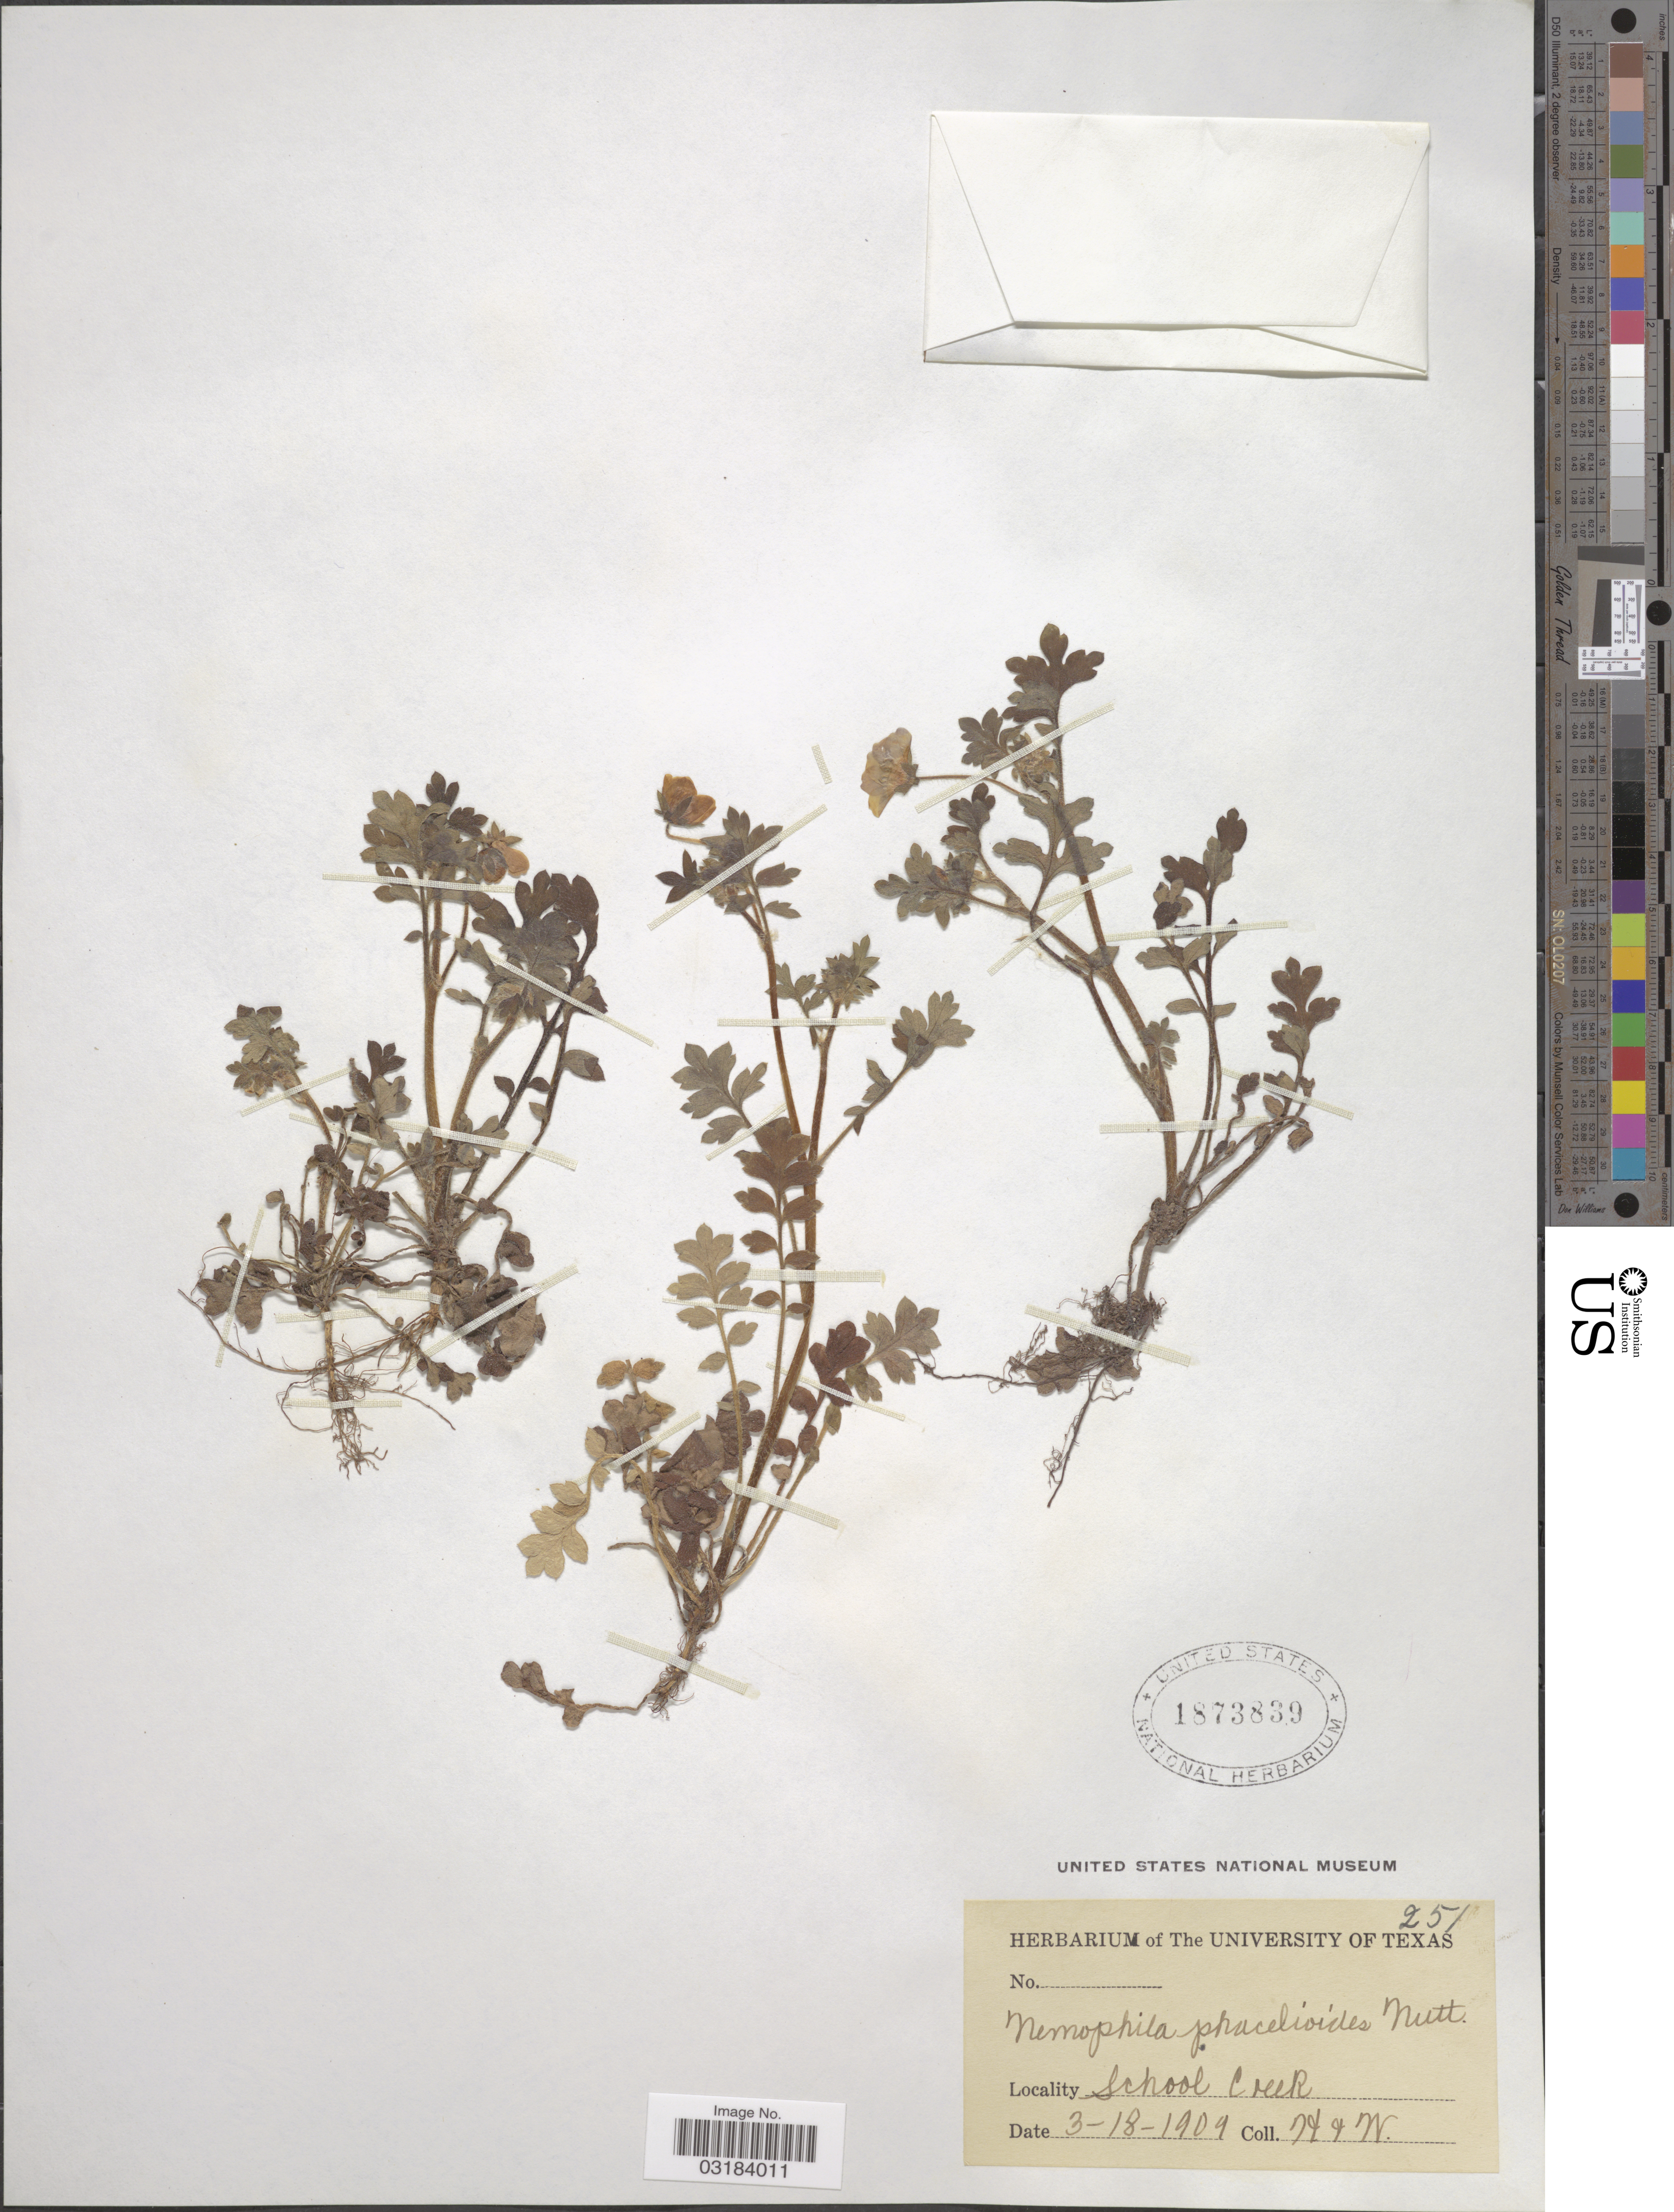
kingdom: Plantae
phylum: Tracheophyta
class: Magnoliopsida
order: Boraginales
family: Hydrophyllaceae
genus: Nemophila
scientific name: Nemophila phacelioides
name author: W.P.C. Barton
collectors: H. & W.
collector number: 251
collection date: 1909-03-18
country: United States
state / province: Texas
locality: School Creek.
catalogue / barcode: US 1873839